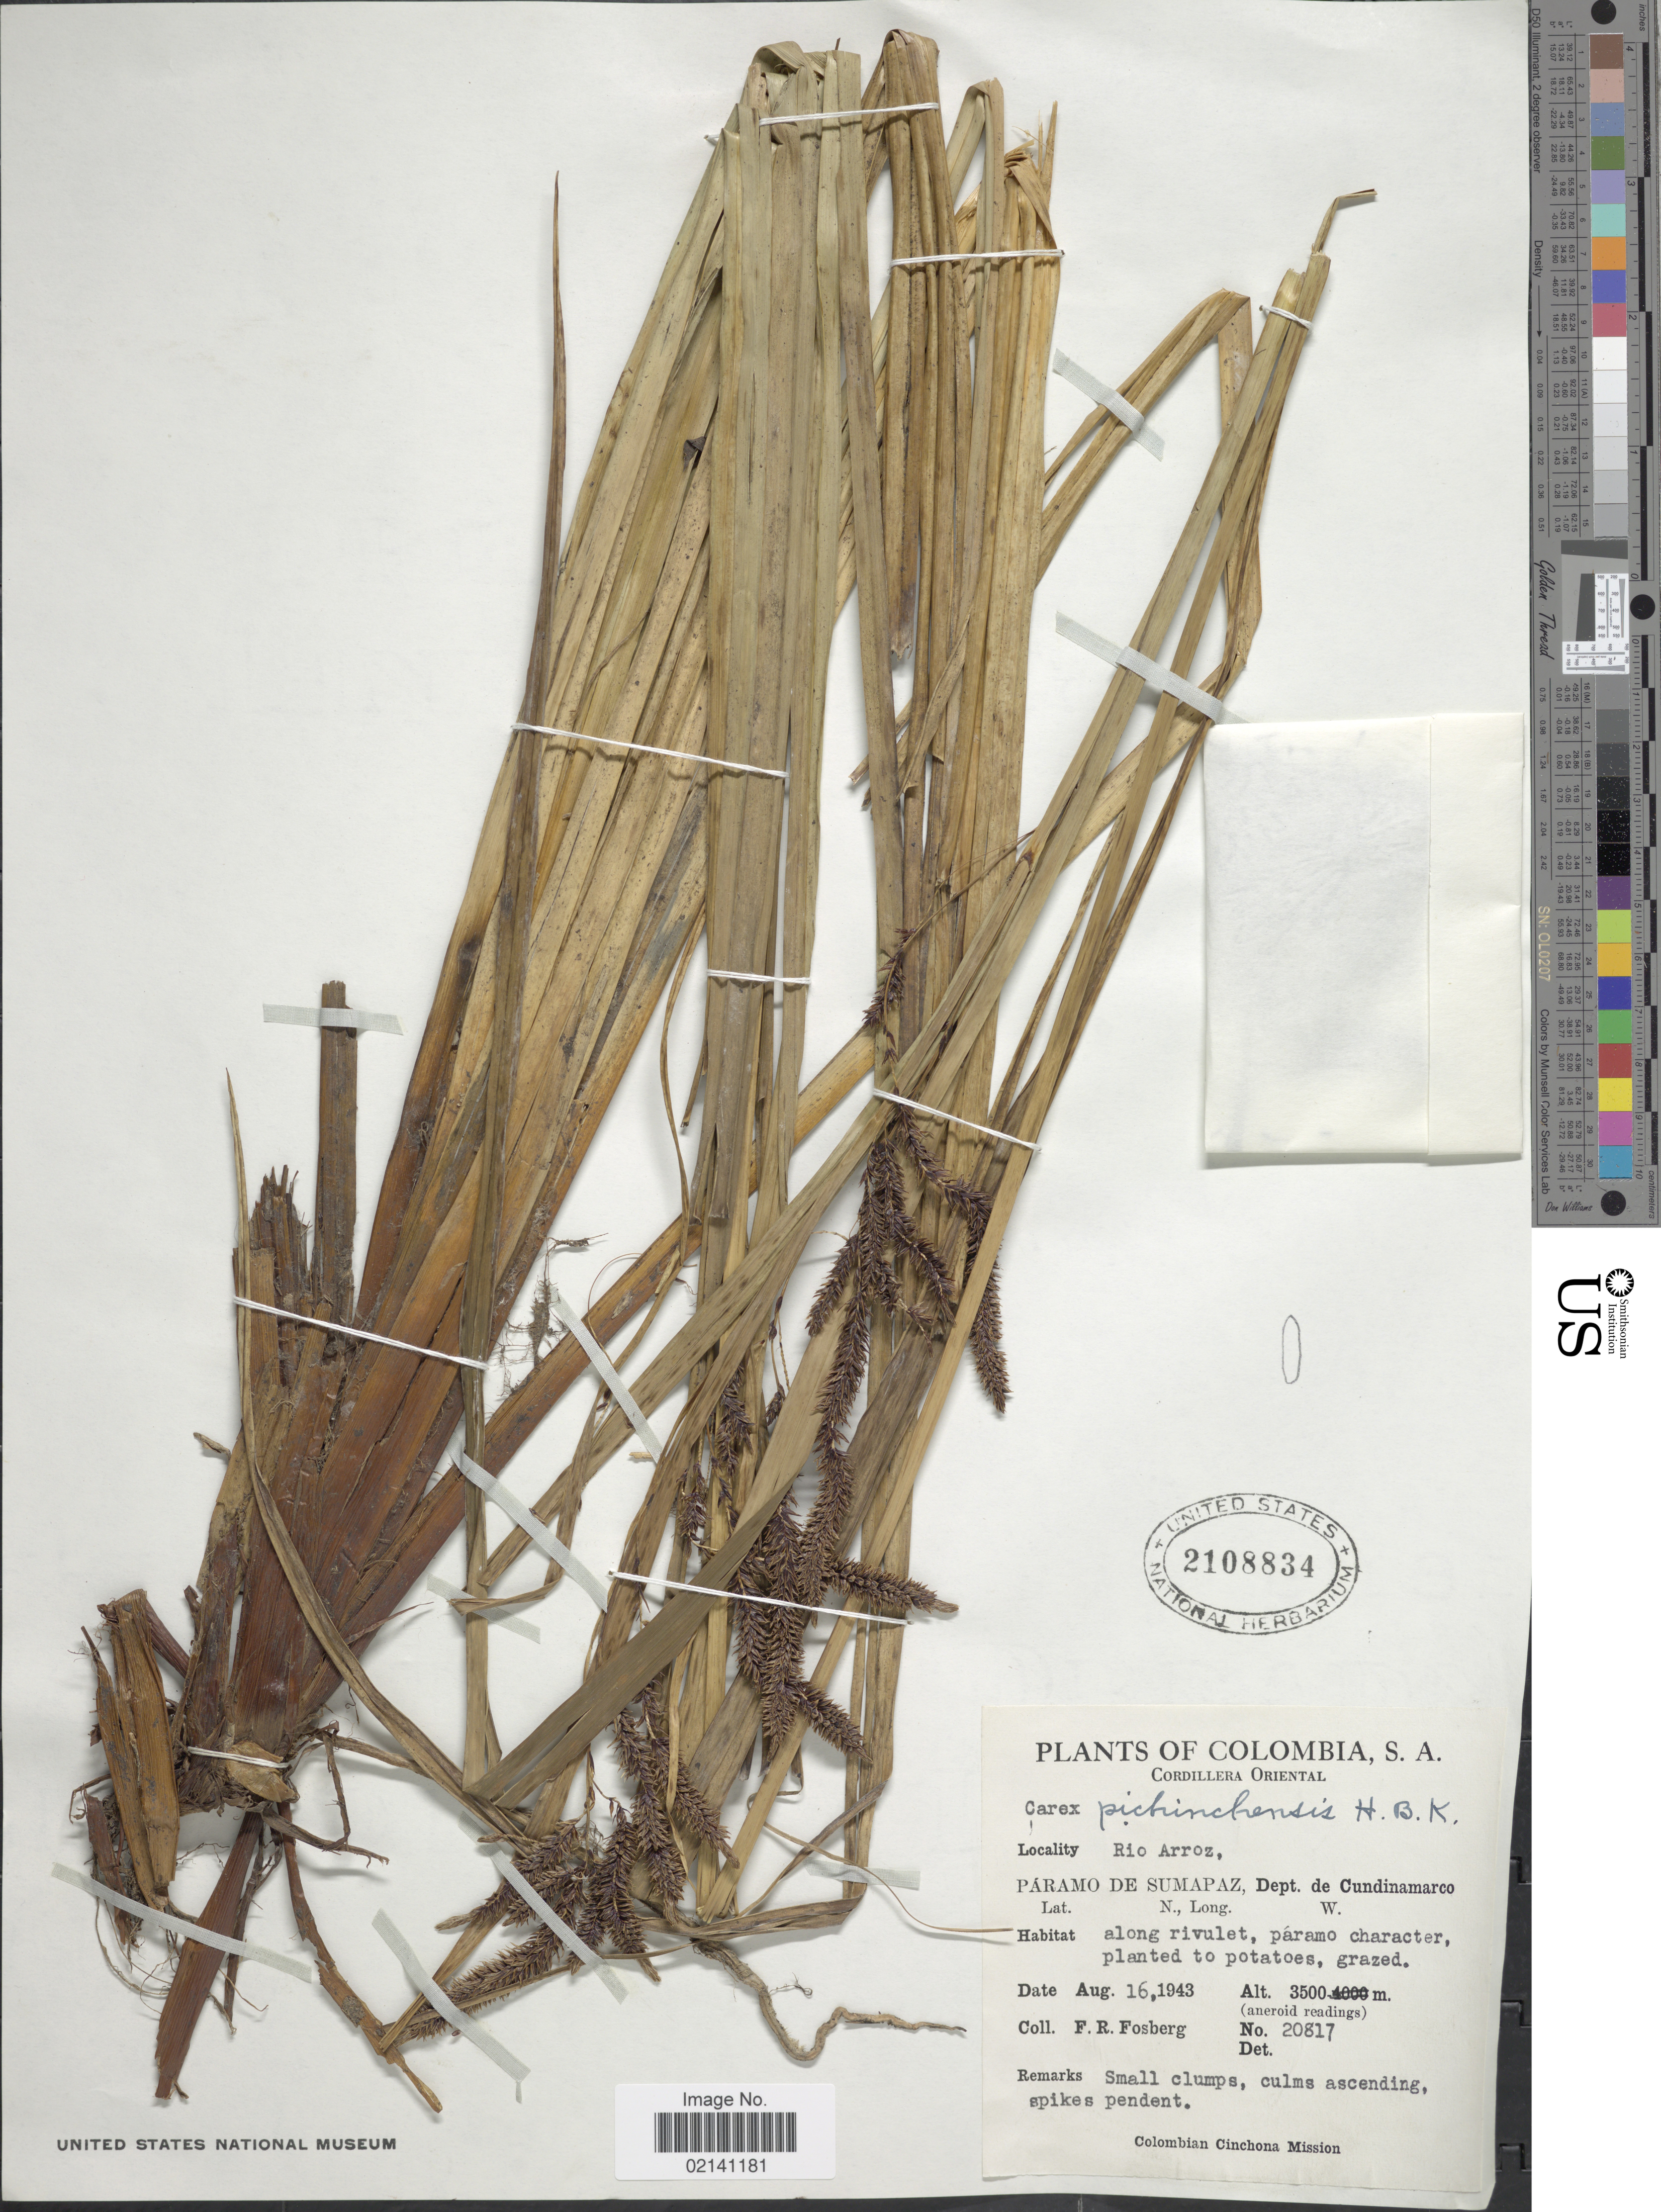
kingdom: Plantae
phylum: Tracheophyta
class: Liliopsida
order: Poales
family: Cyperaceae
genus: Carex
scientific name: Carex lemanniana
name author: Boott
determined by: Jimnéz-Mejias, Pedro, (UPOS), Universidad Pablo de Olavide (SPAIN)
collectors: F. R. Fosberg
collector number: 20817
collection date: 1943-08-16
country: Colombia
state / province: Cundinamarca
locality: S.A., Cordillera Oriental, Rio Arroz, Paramo de Sumapaz, along rivulet, paramo character.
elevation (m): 3500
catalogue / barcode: US 2108834